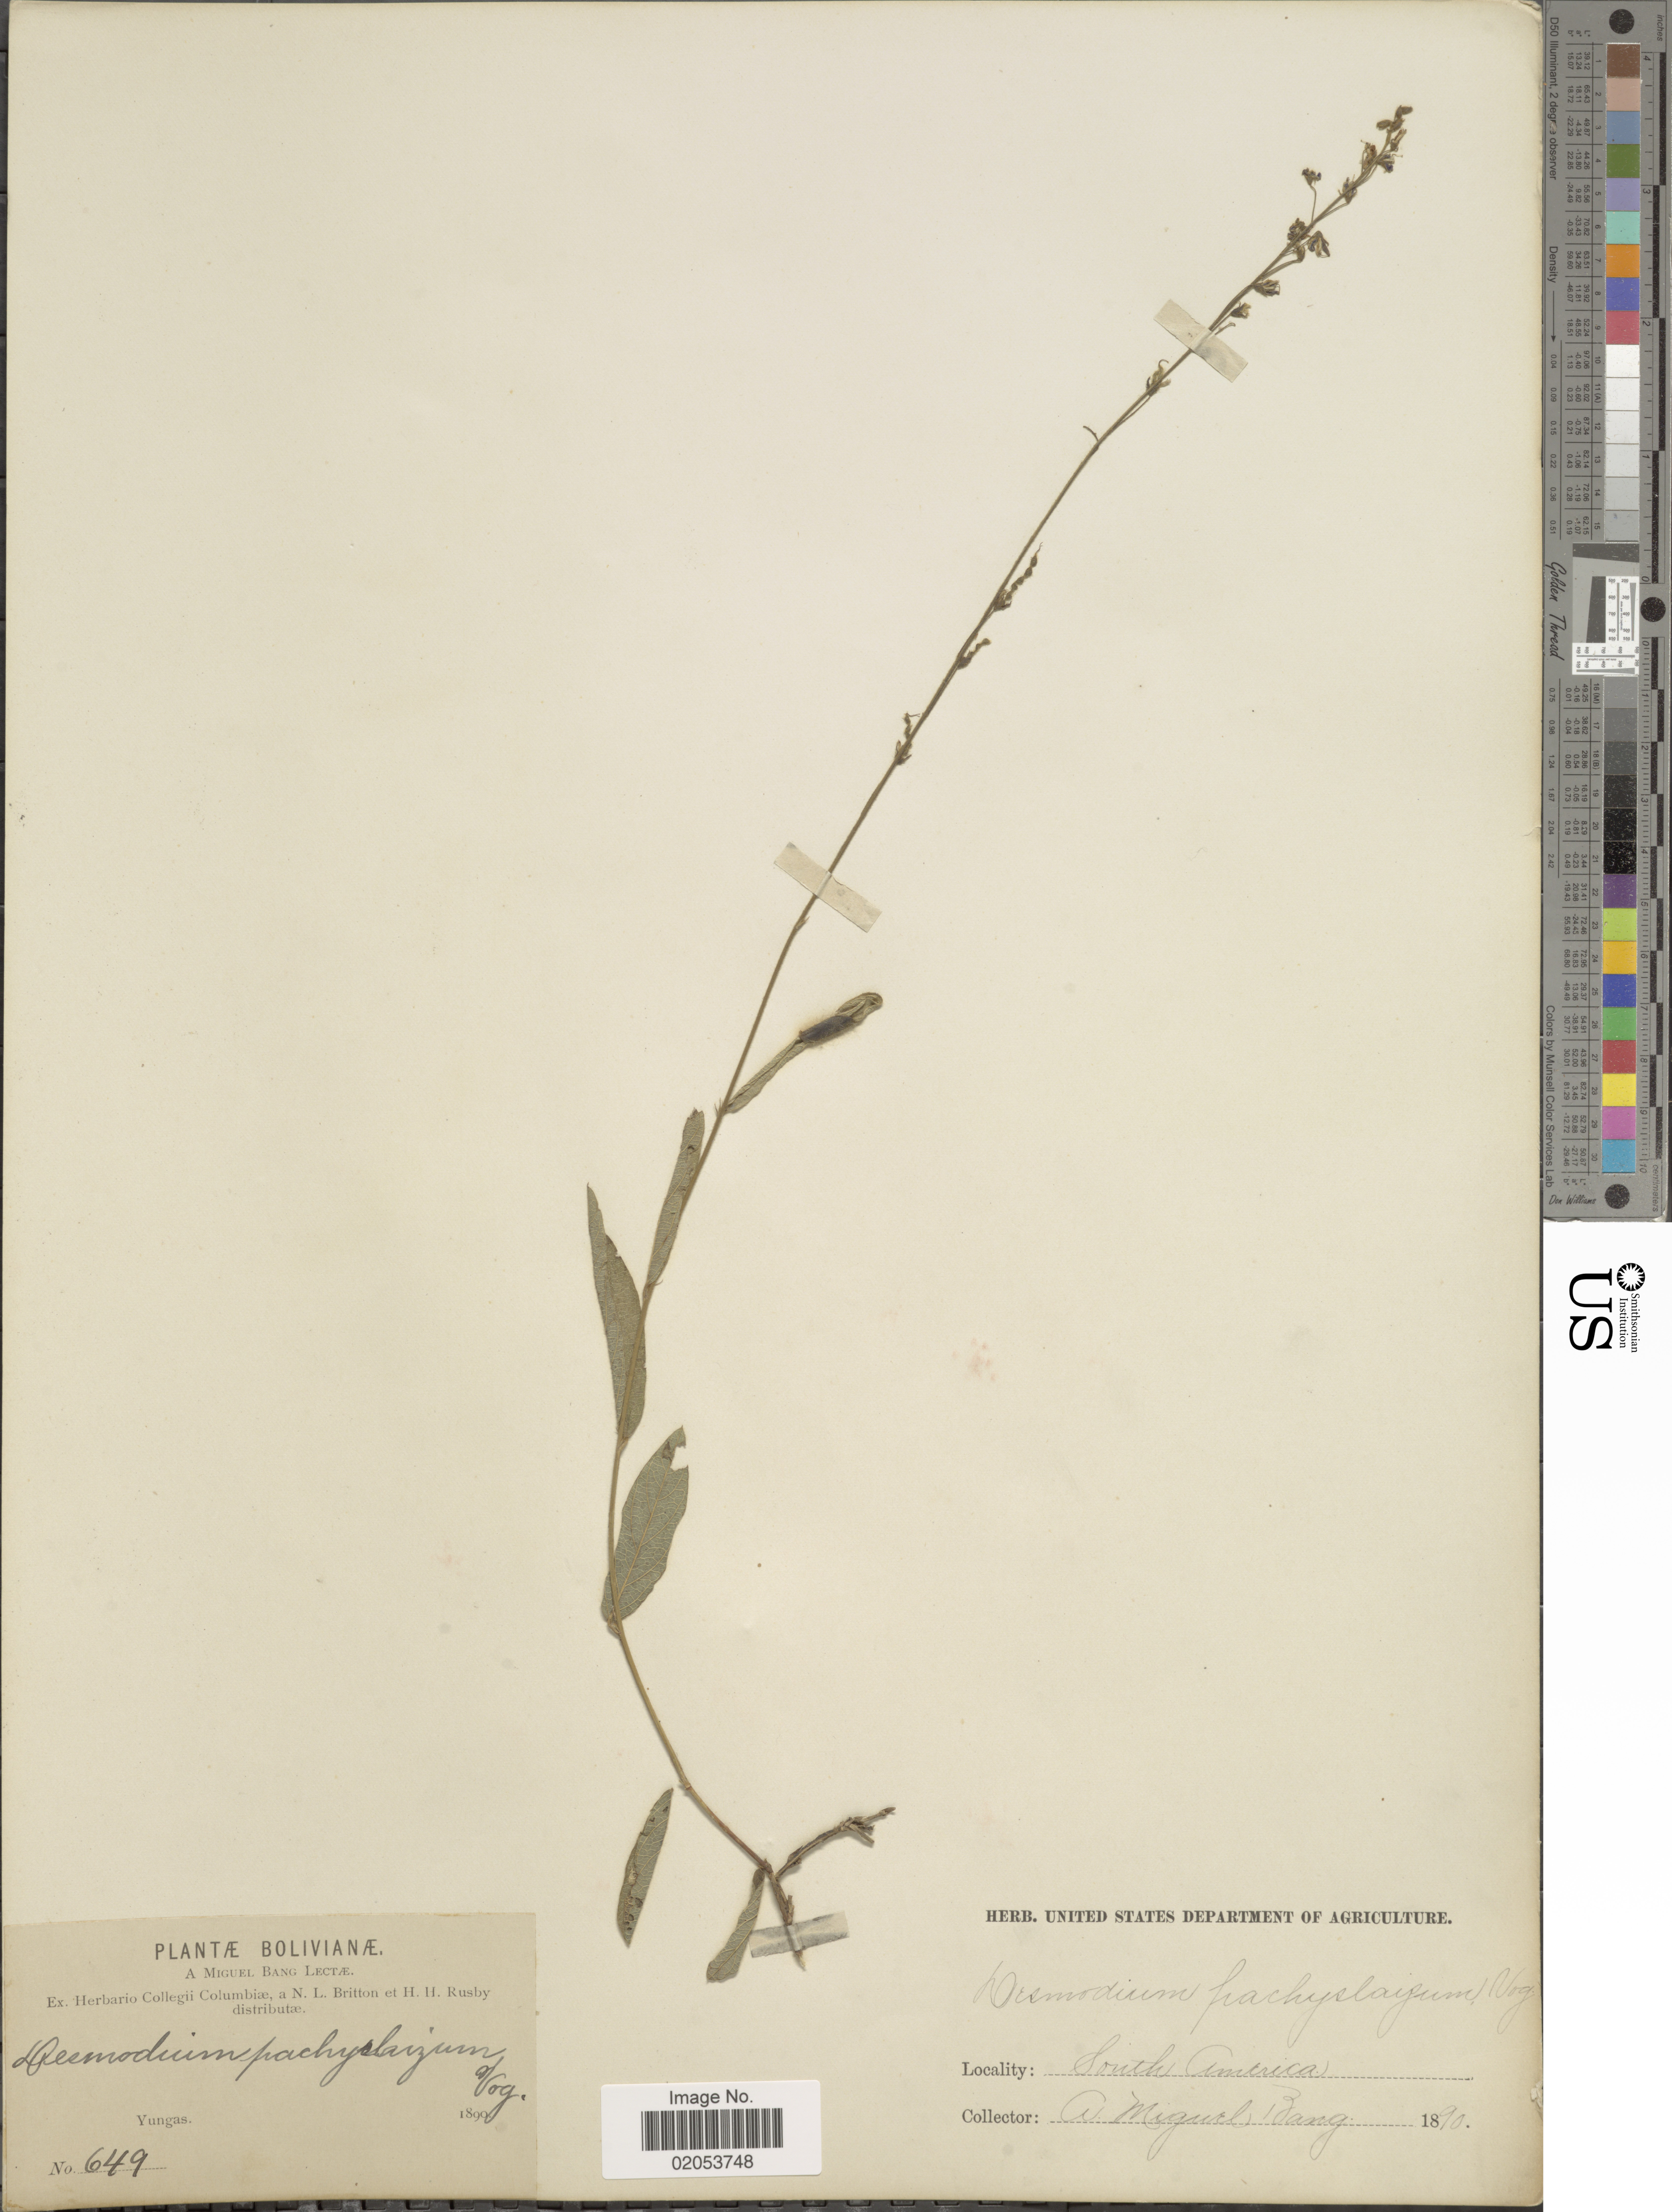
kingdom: Plantae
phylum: Tracheophyta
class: Magnoliopsida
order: Fabales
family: Fabaceae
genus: Desmodium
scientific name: Desmodium pachyrrhizum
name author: Vogel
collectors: M. Bang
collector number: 649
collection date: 1809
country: Bolivia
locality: Yungas, South America